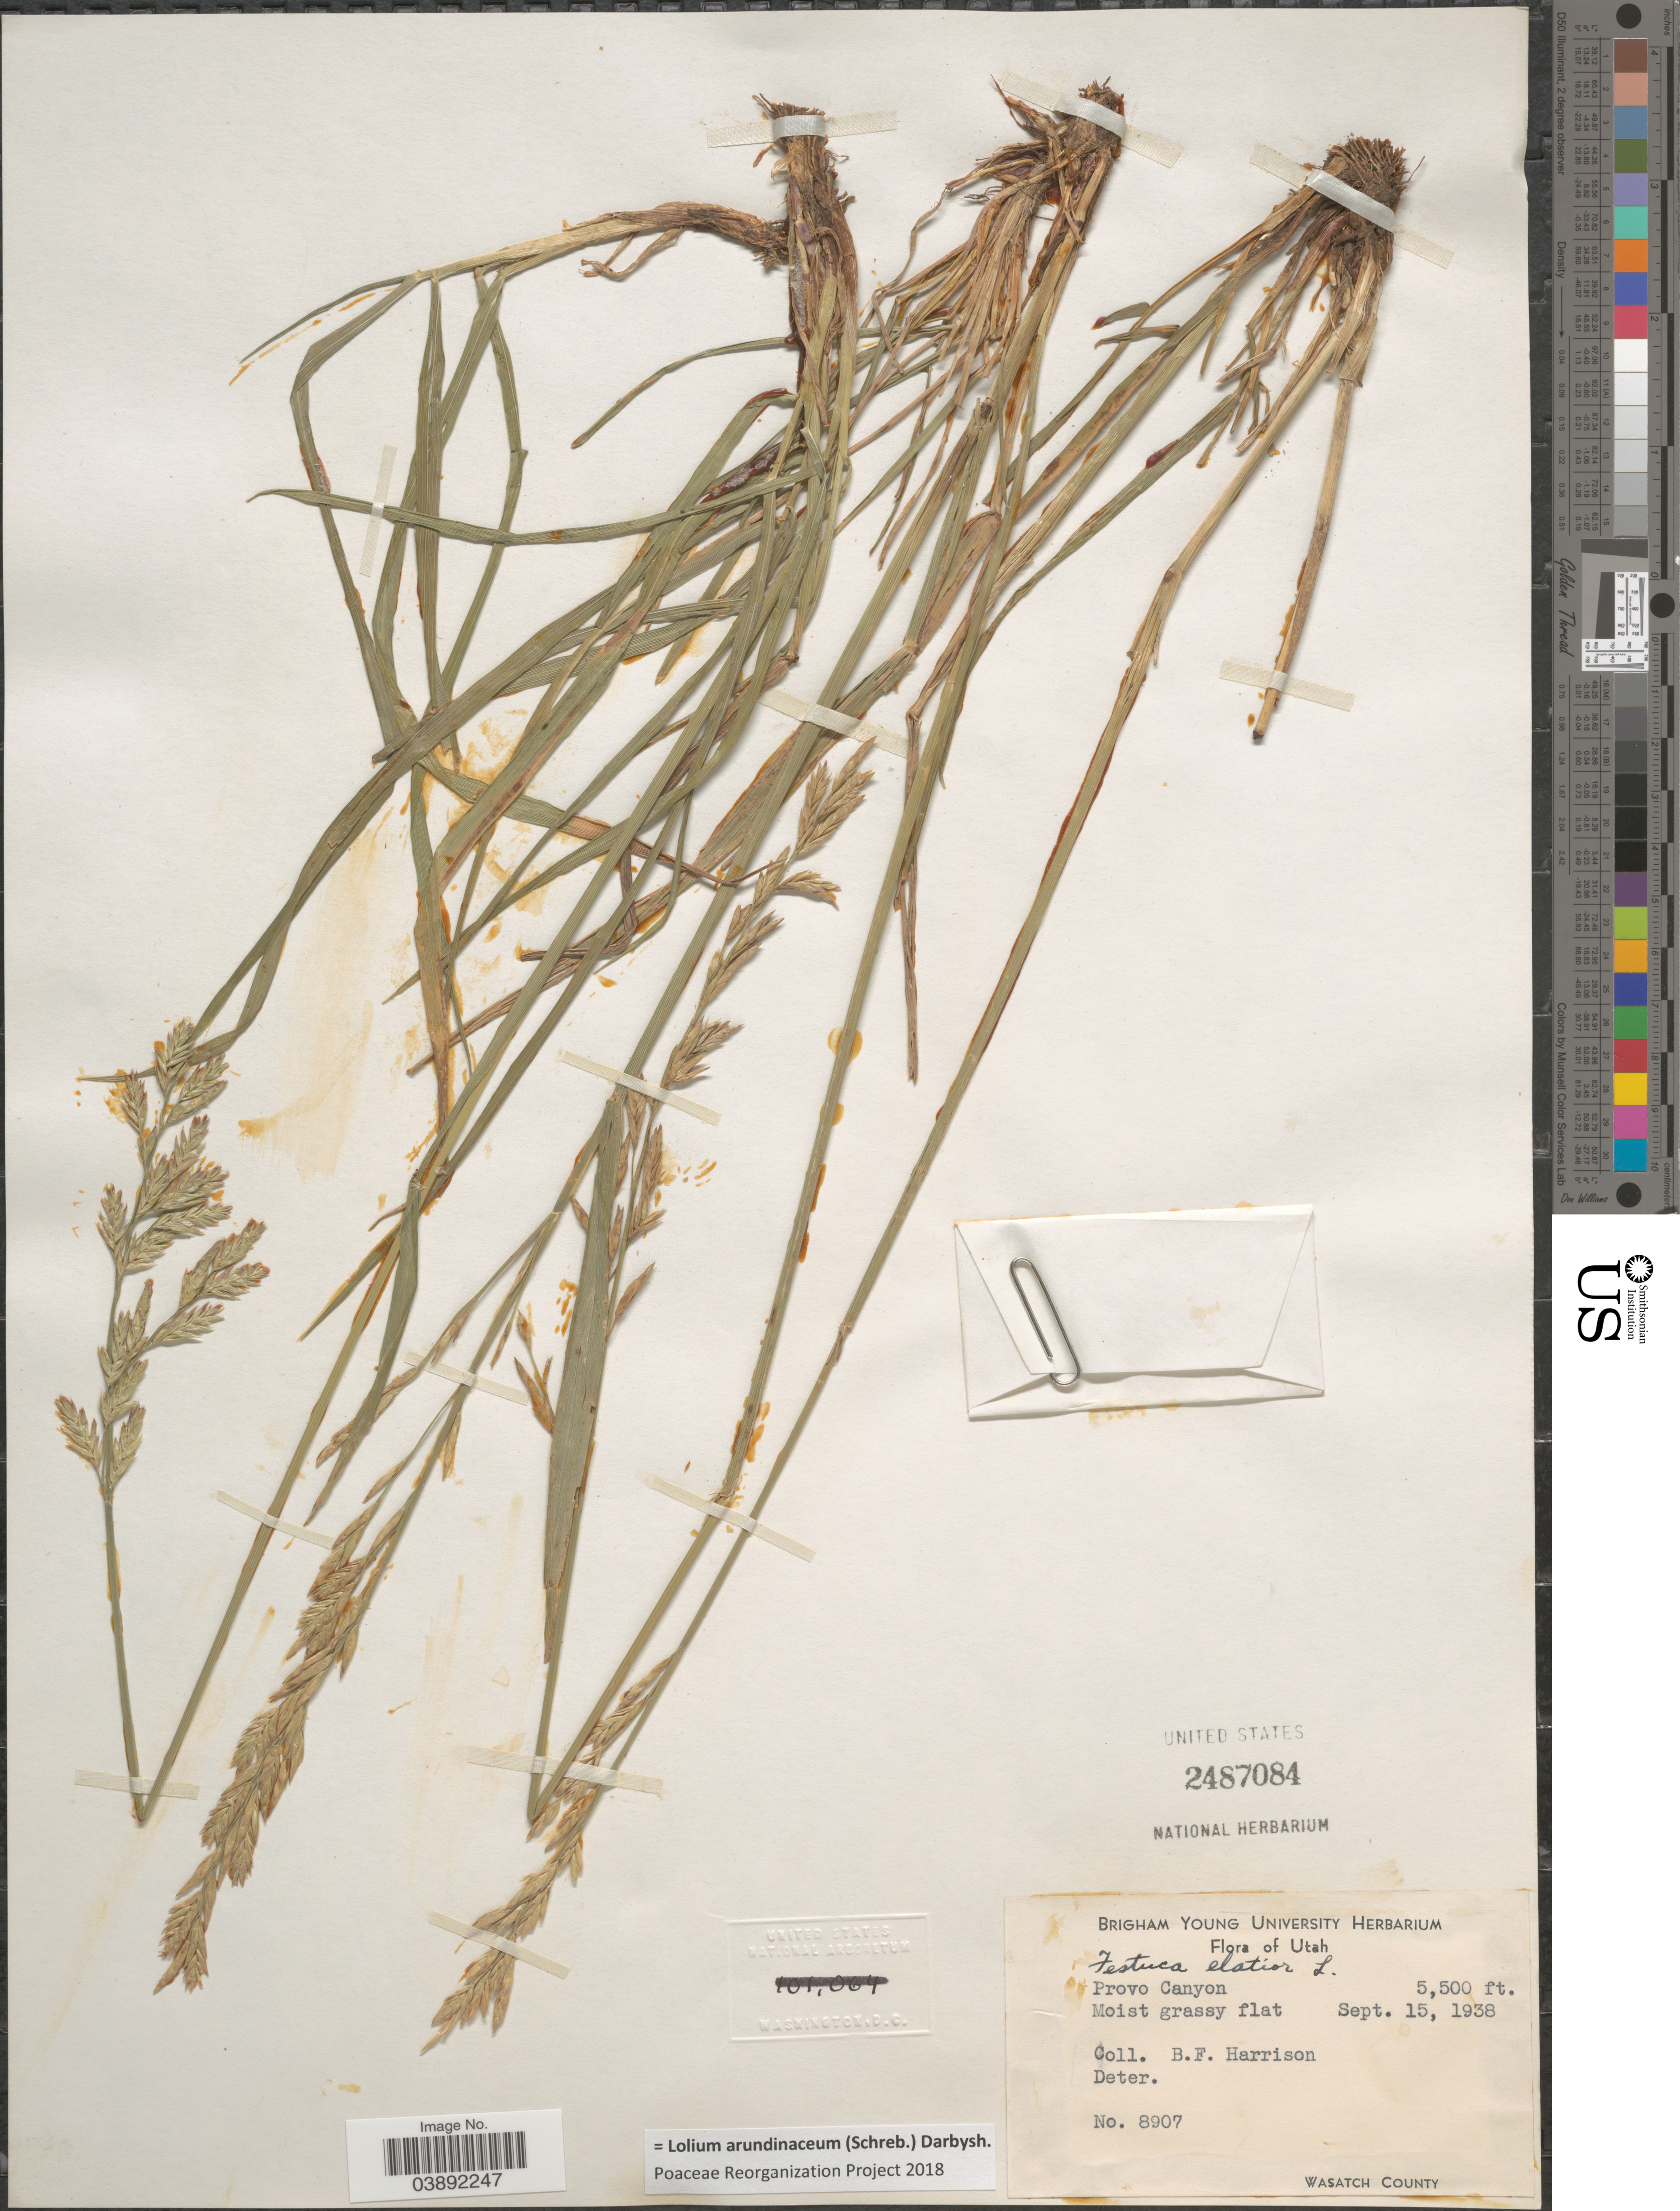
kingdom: Plantae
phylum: Tracheophyta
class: Liliopsida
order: Poales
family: Poaceae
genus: Lolium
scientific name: Lolium arundinaceum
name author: (Schreb.) Darbysh.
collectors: B. F. Harrison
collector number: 8907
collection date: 1938-09-15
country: United States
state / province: Utah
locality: Provo Canyon. Moist grassy flat. Wasatch County.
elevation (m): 1676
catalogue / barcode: US 2487084